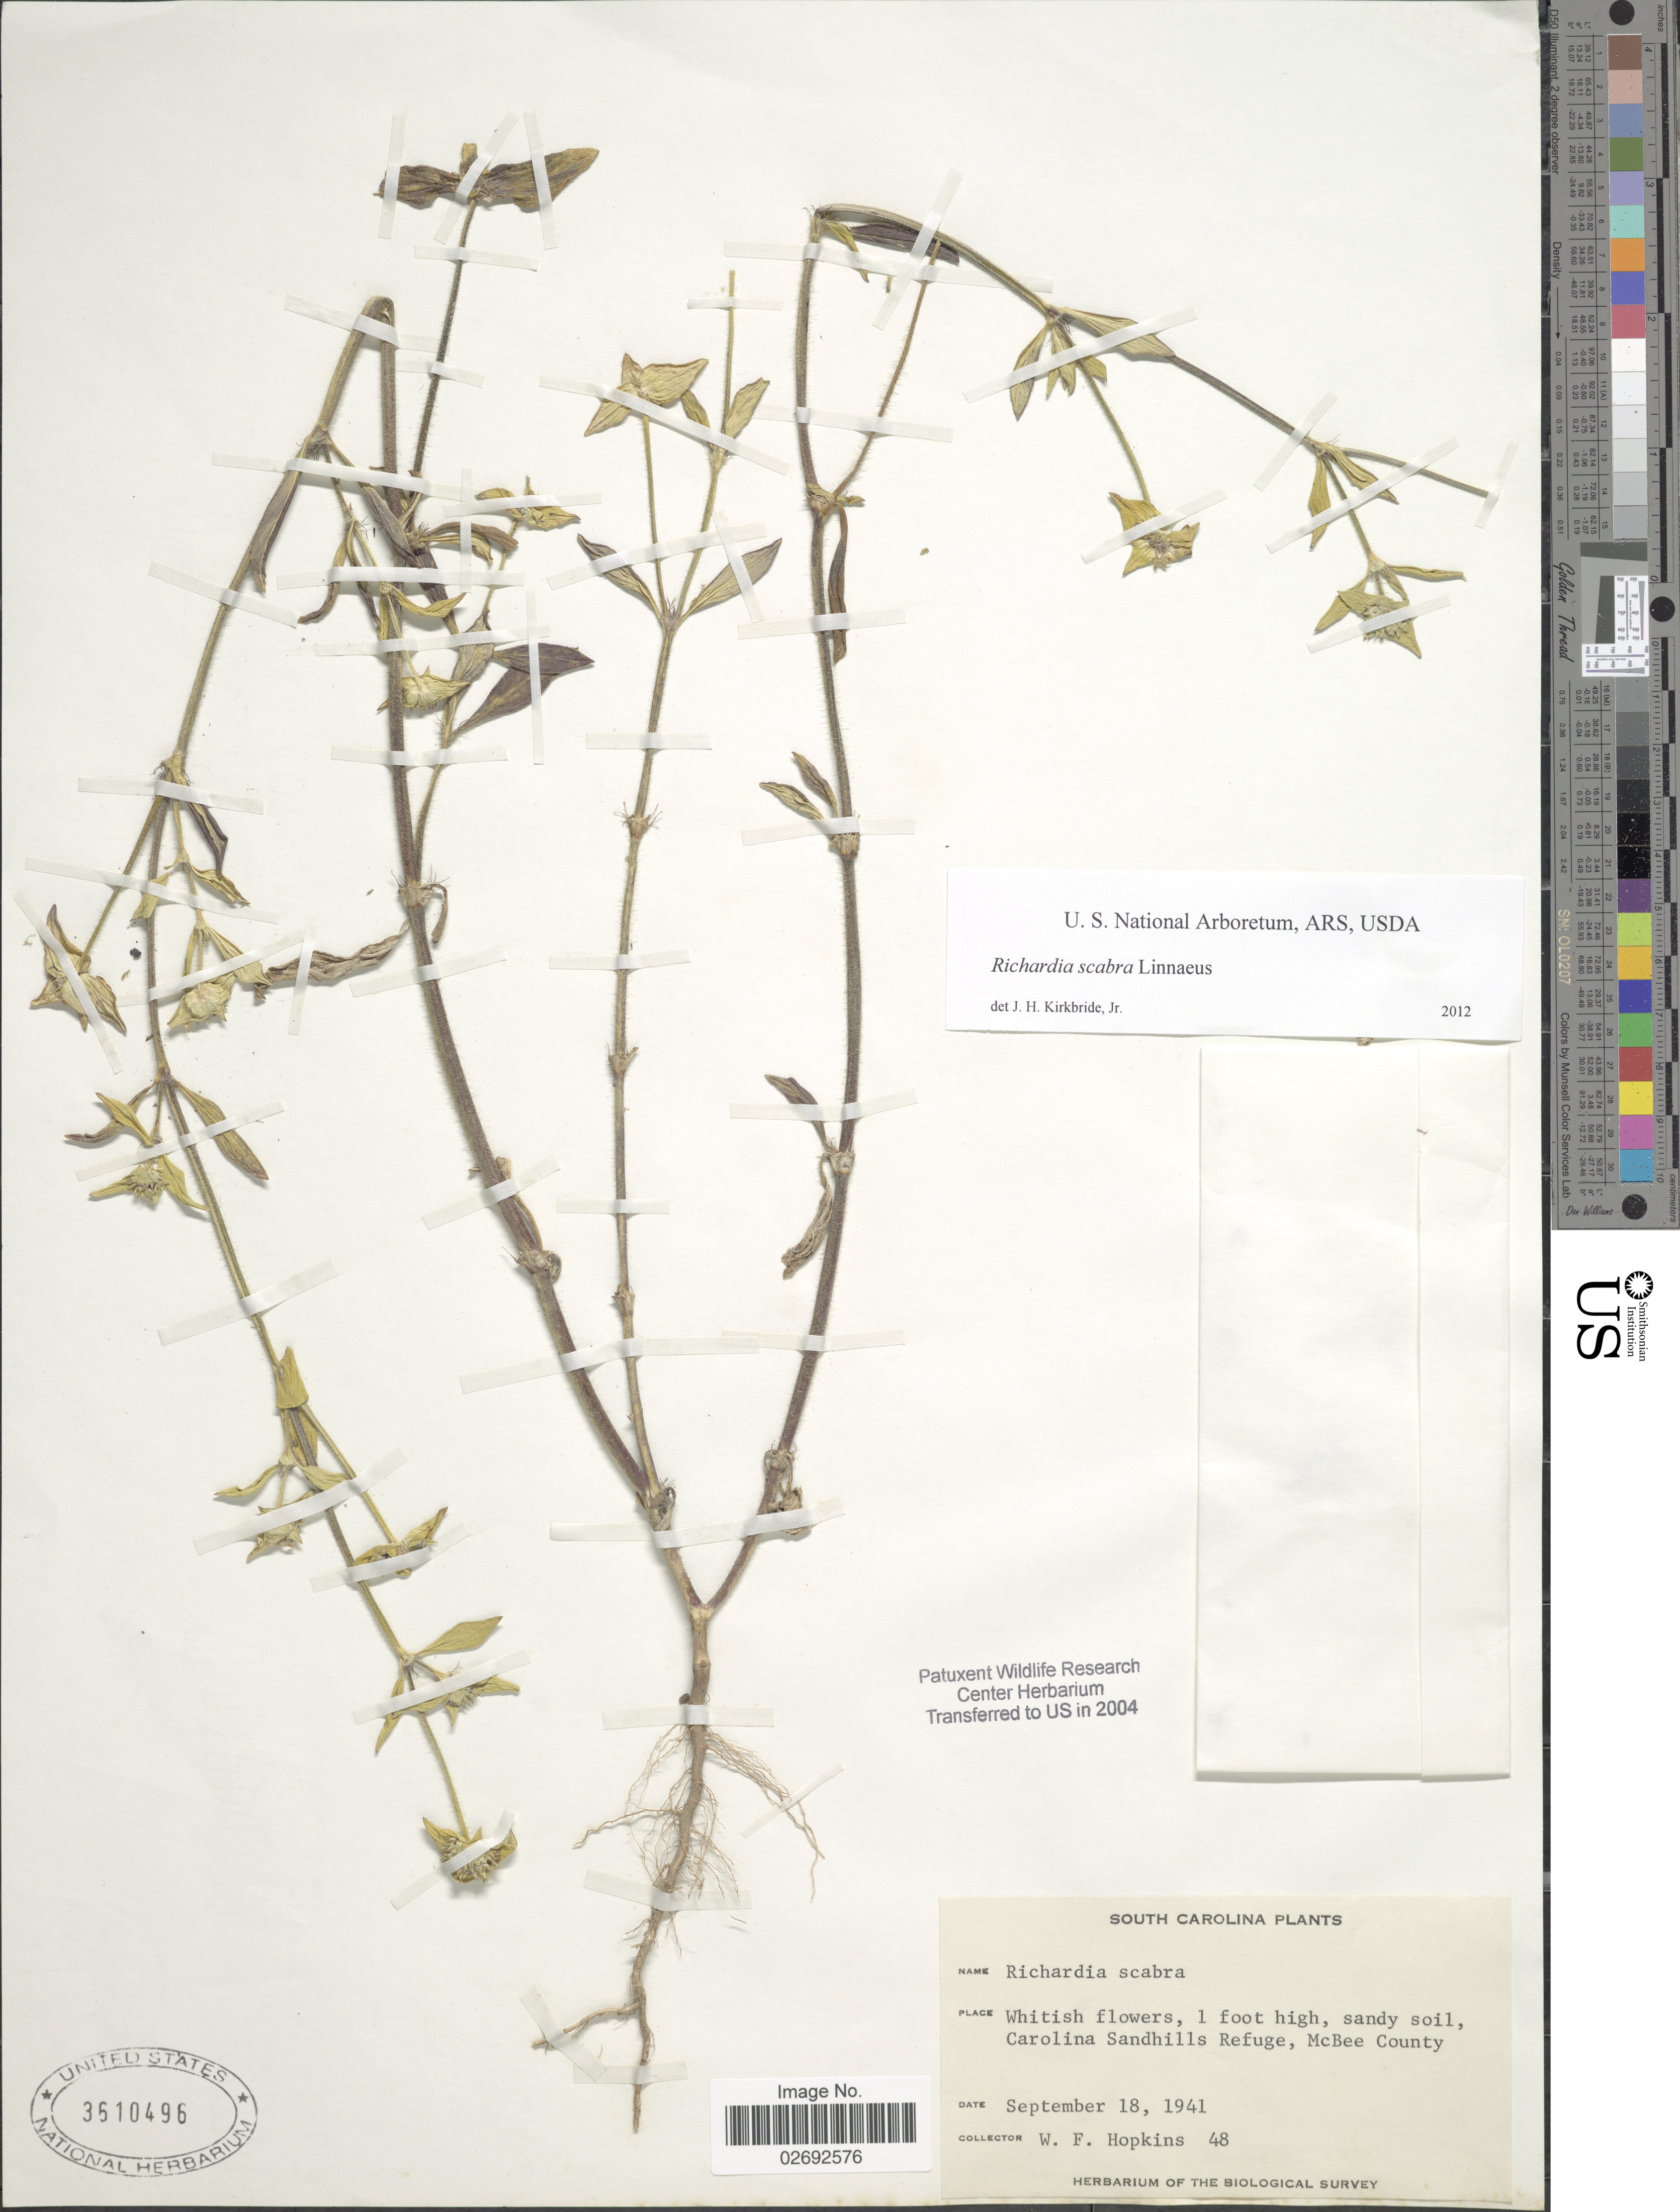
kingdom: Plantae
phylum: Tracheophyta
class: Magnoliopsida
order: Gentianales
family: Rubiaceae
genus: Richardia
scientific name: Richardia scabra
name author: L.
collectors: W. Hopkins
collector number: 48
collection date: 1941-09-18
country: United States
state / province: South Carolina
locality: Carolina Sandhills Refuge, McBee County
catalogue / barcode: US 3610496